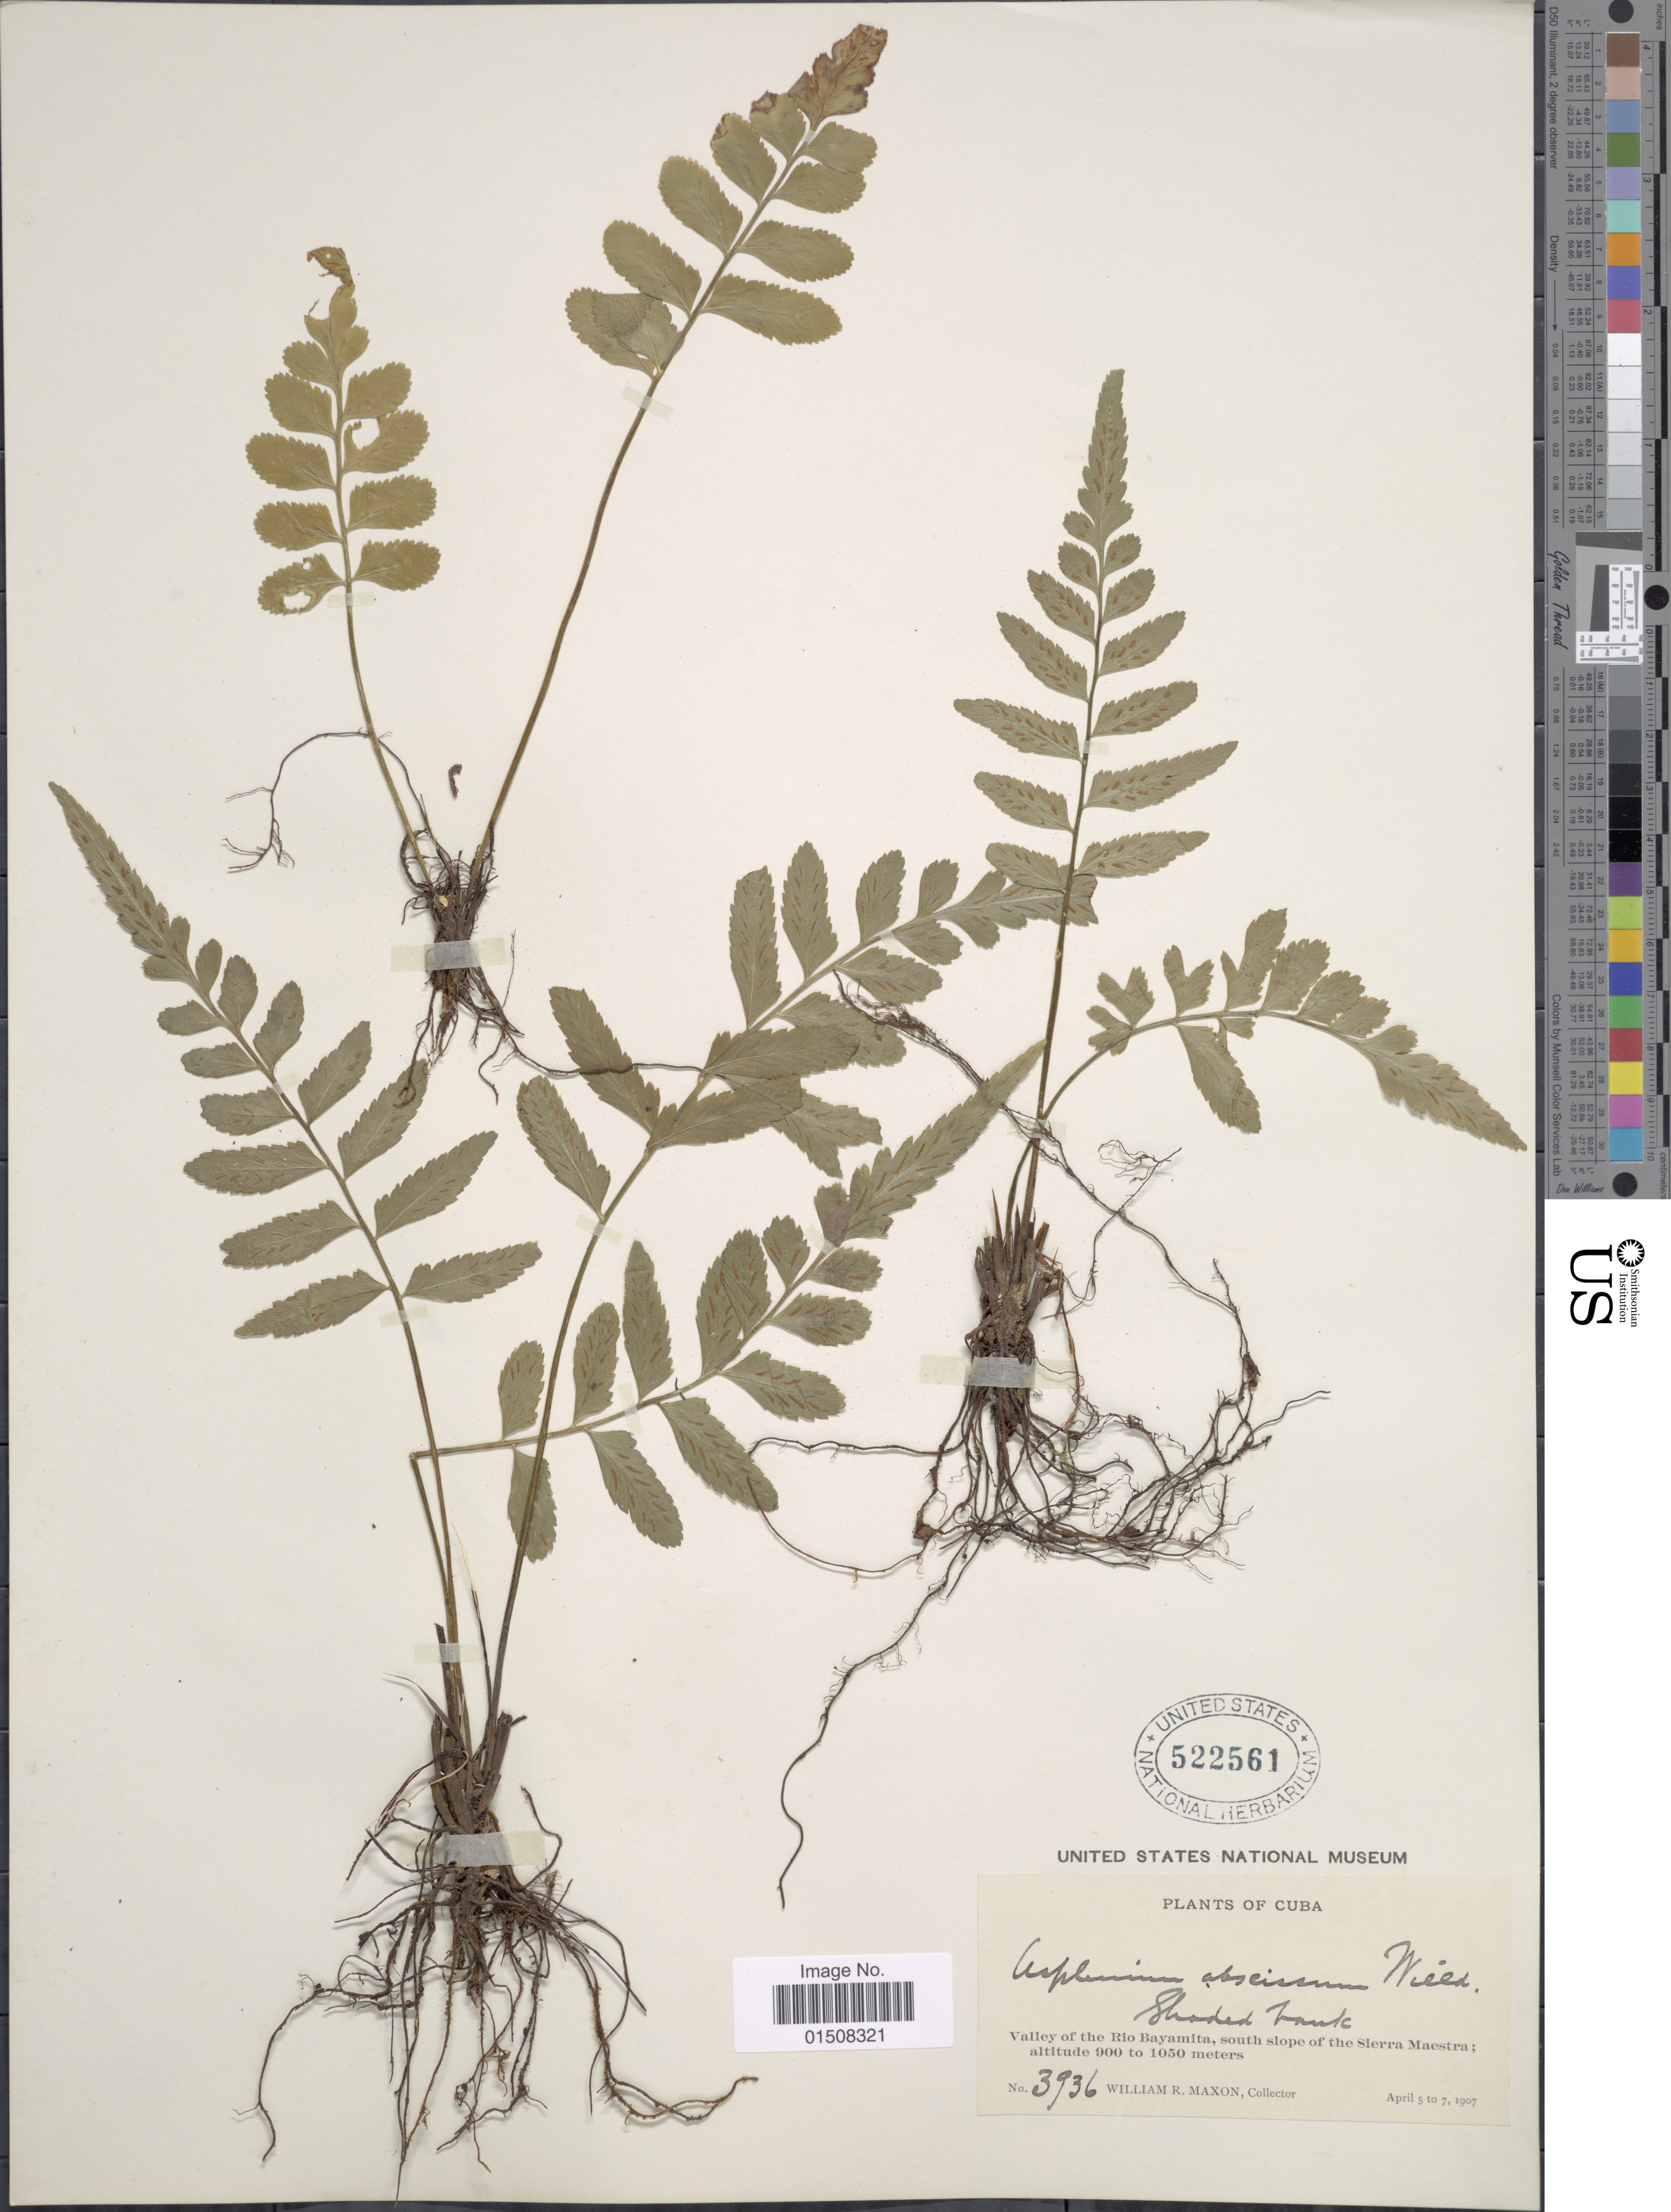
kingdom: Plantae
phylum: Tracheophyta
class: Polypodiopsida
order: Polypodiales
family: Aspleniaceae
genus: Asplenium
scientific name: Asplenium abscissum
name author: Willd.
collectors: W. R. Maxon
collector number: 3936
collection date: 1907-04-05/1907-04-07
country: Cuba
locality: Valley of the Rio Bayamita, south slope of the Sierra Maestra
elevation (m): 900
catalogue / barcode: US 522561